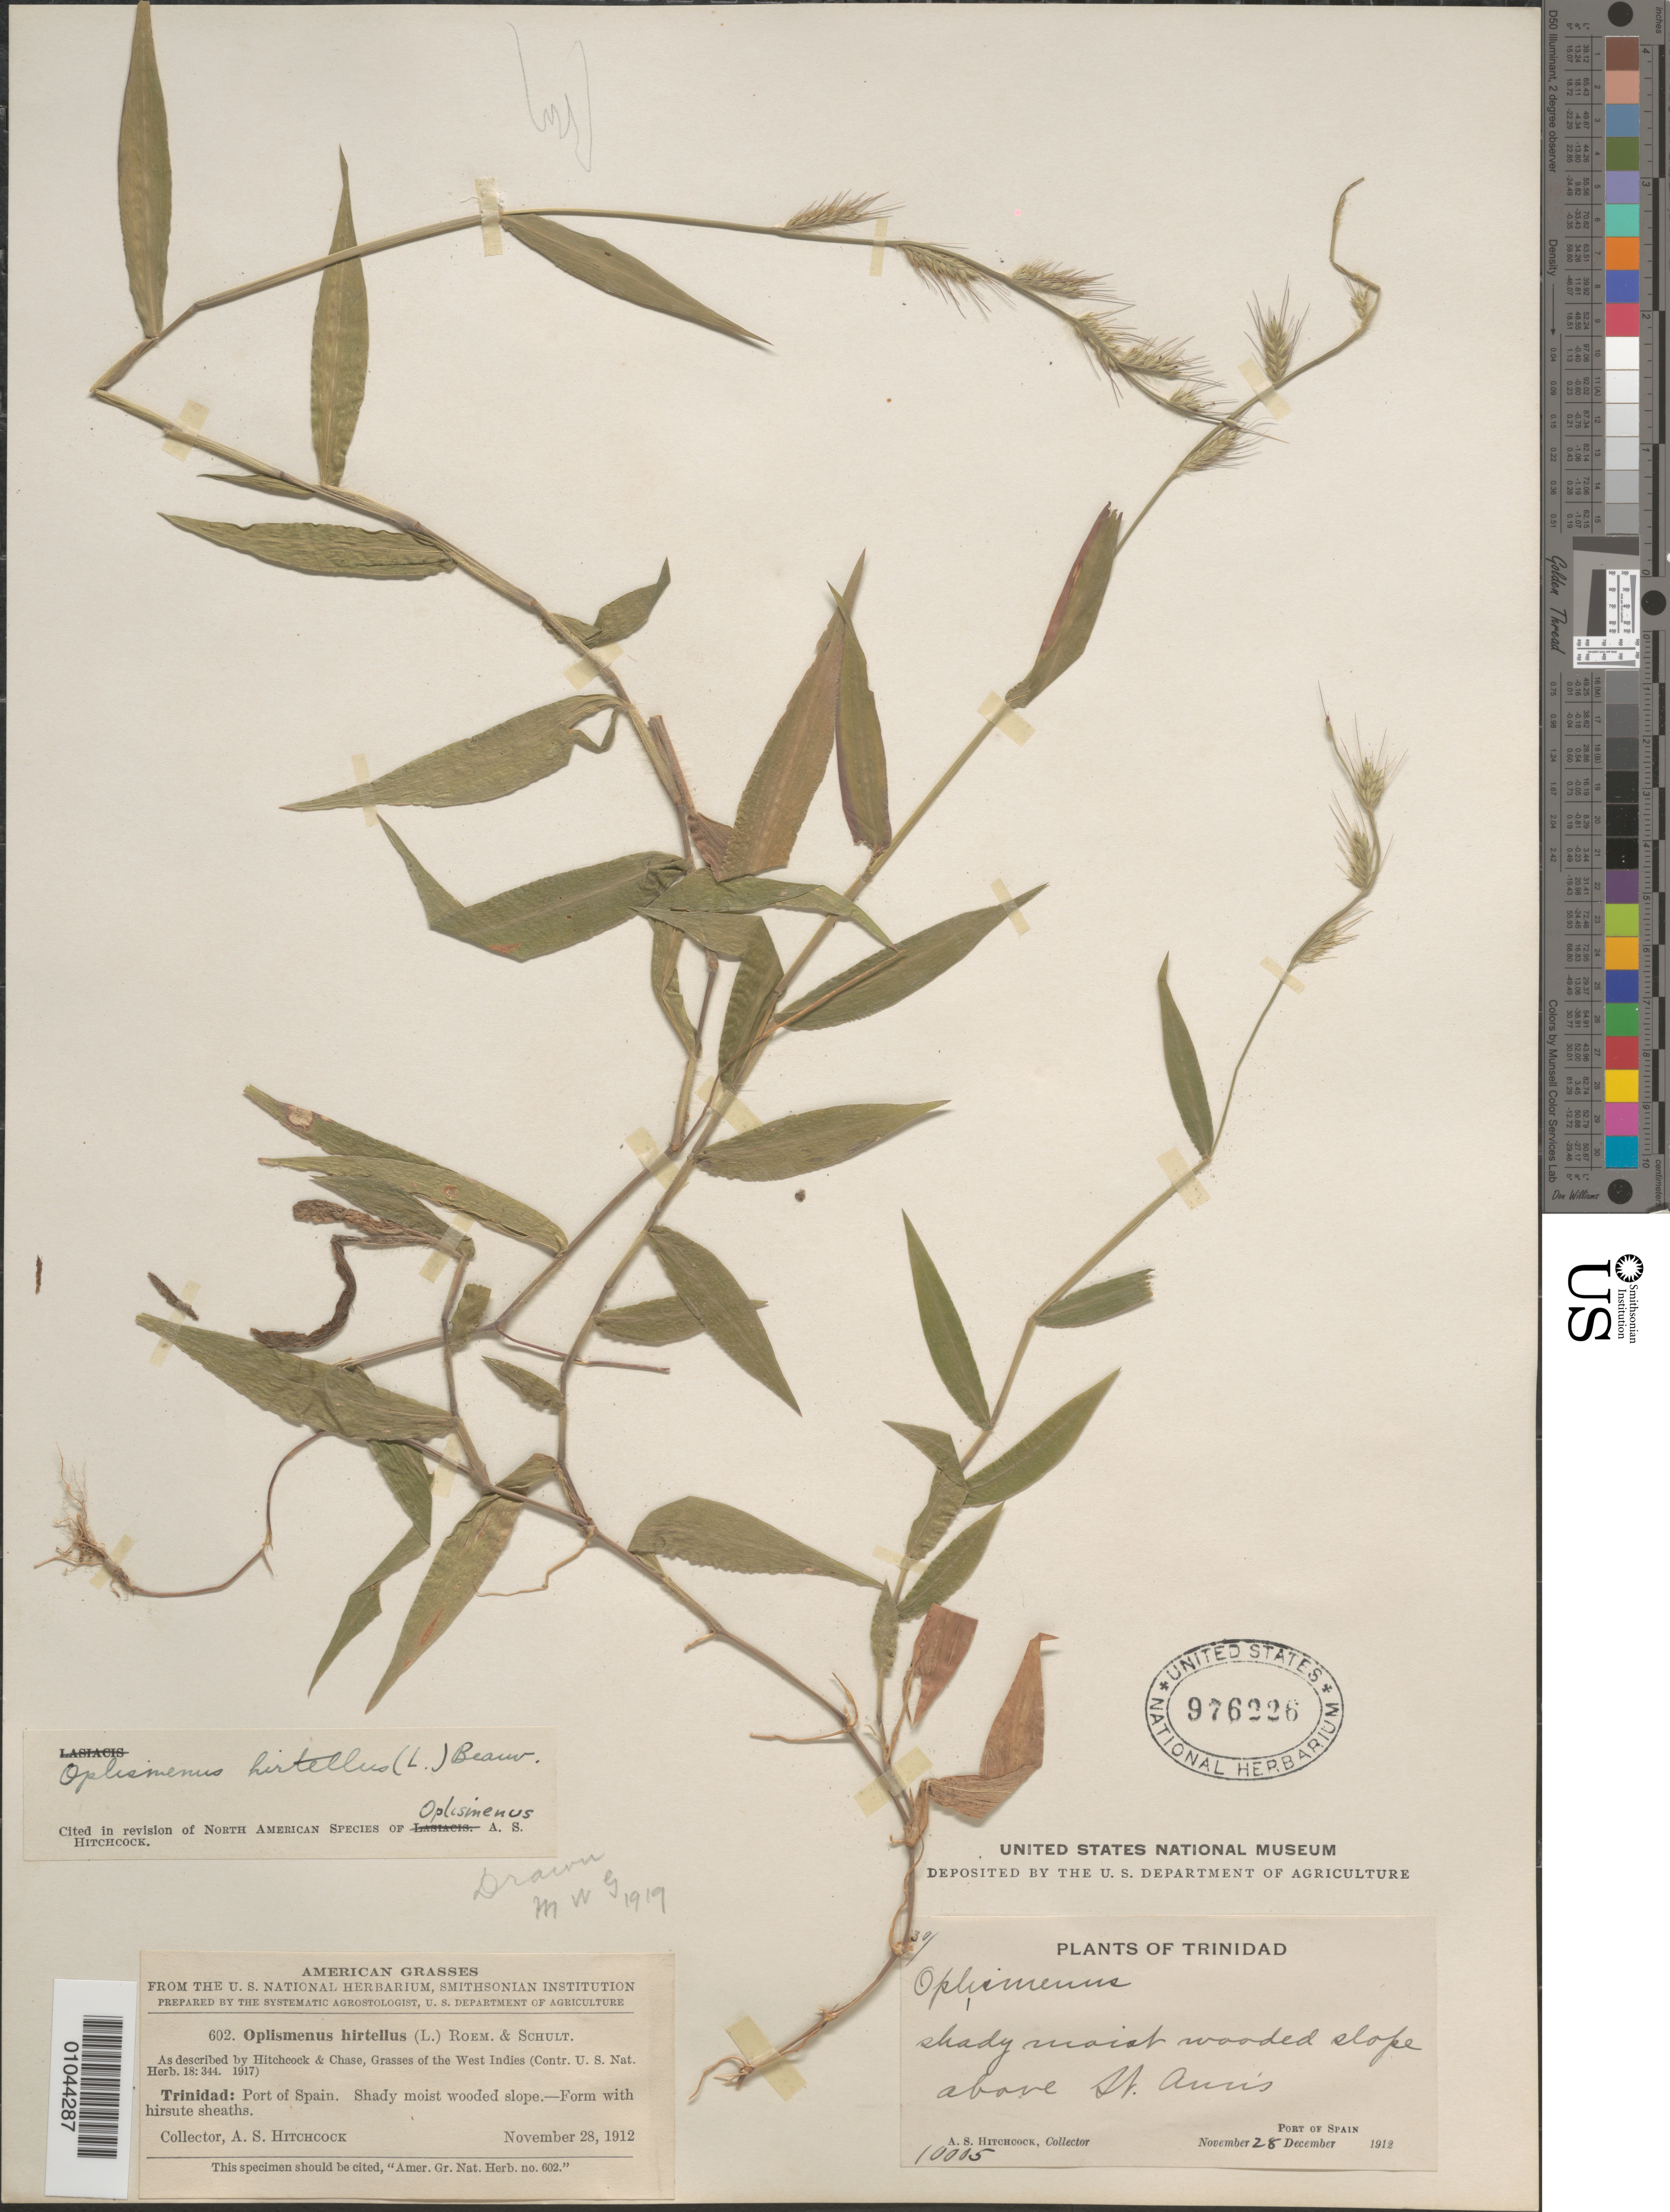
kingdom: Plantae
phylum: Tracheophyta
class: Liliopsida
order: Poales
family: Poaceae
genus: Oplismenus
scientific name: Oplismenus hirtellus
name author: (L.) P. Beauv.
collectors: A. S. Hitchcock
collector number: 10005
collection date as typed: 28 Nov 1912 or 28 Dec 1912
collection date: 1912-11-28 or 1912-12-28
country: Trinidad and Tobago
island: Trinidad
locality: Port of Spain, St. Anns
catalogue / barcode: US 976226